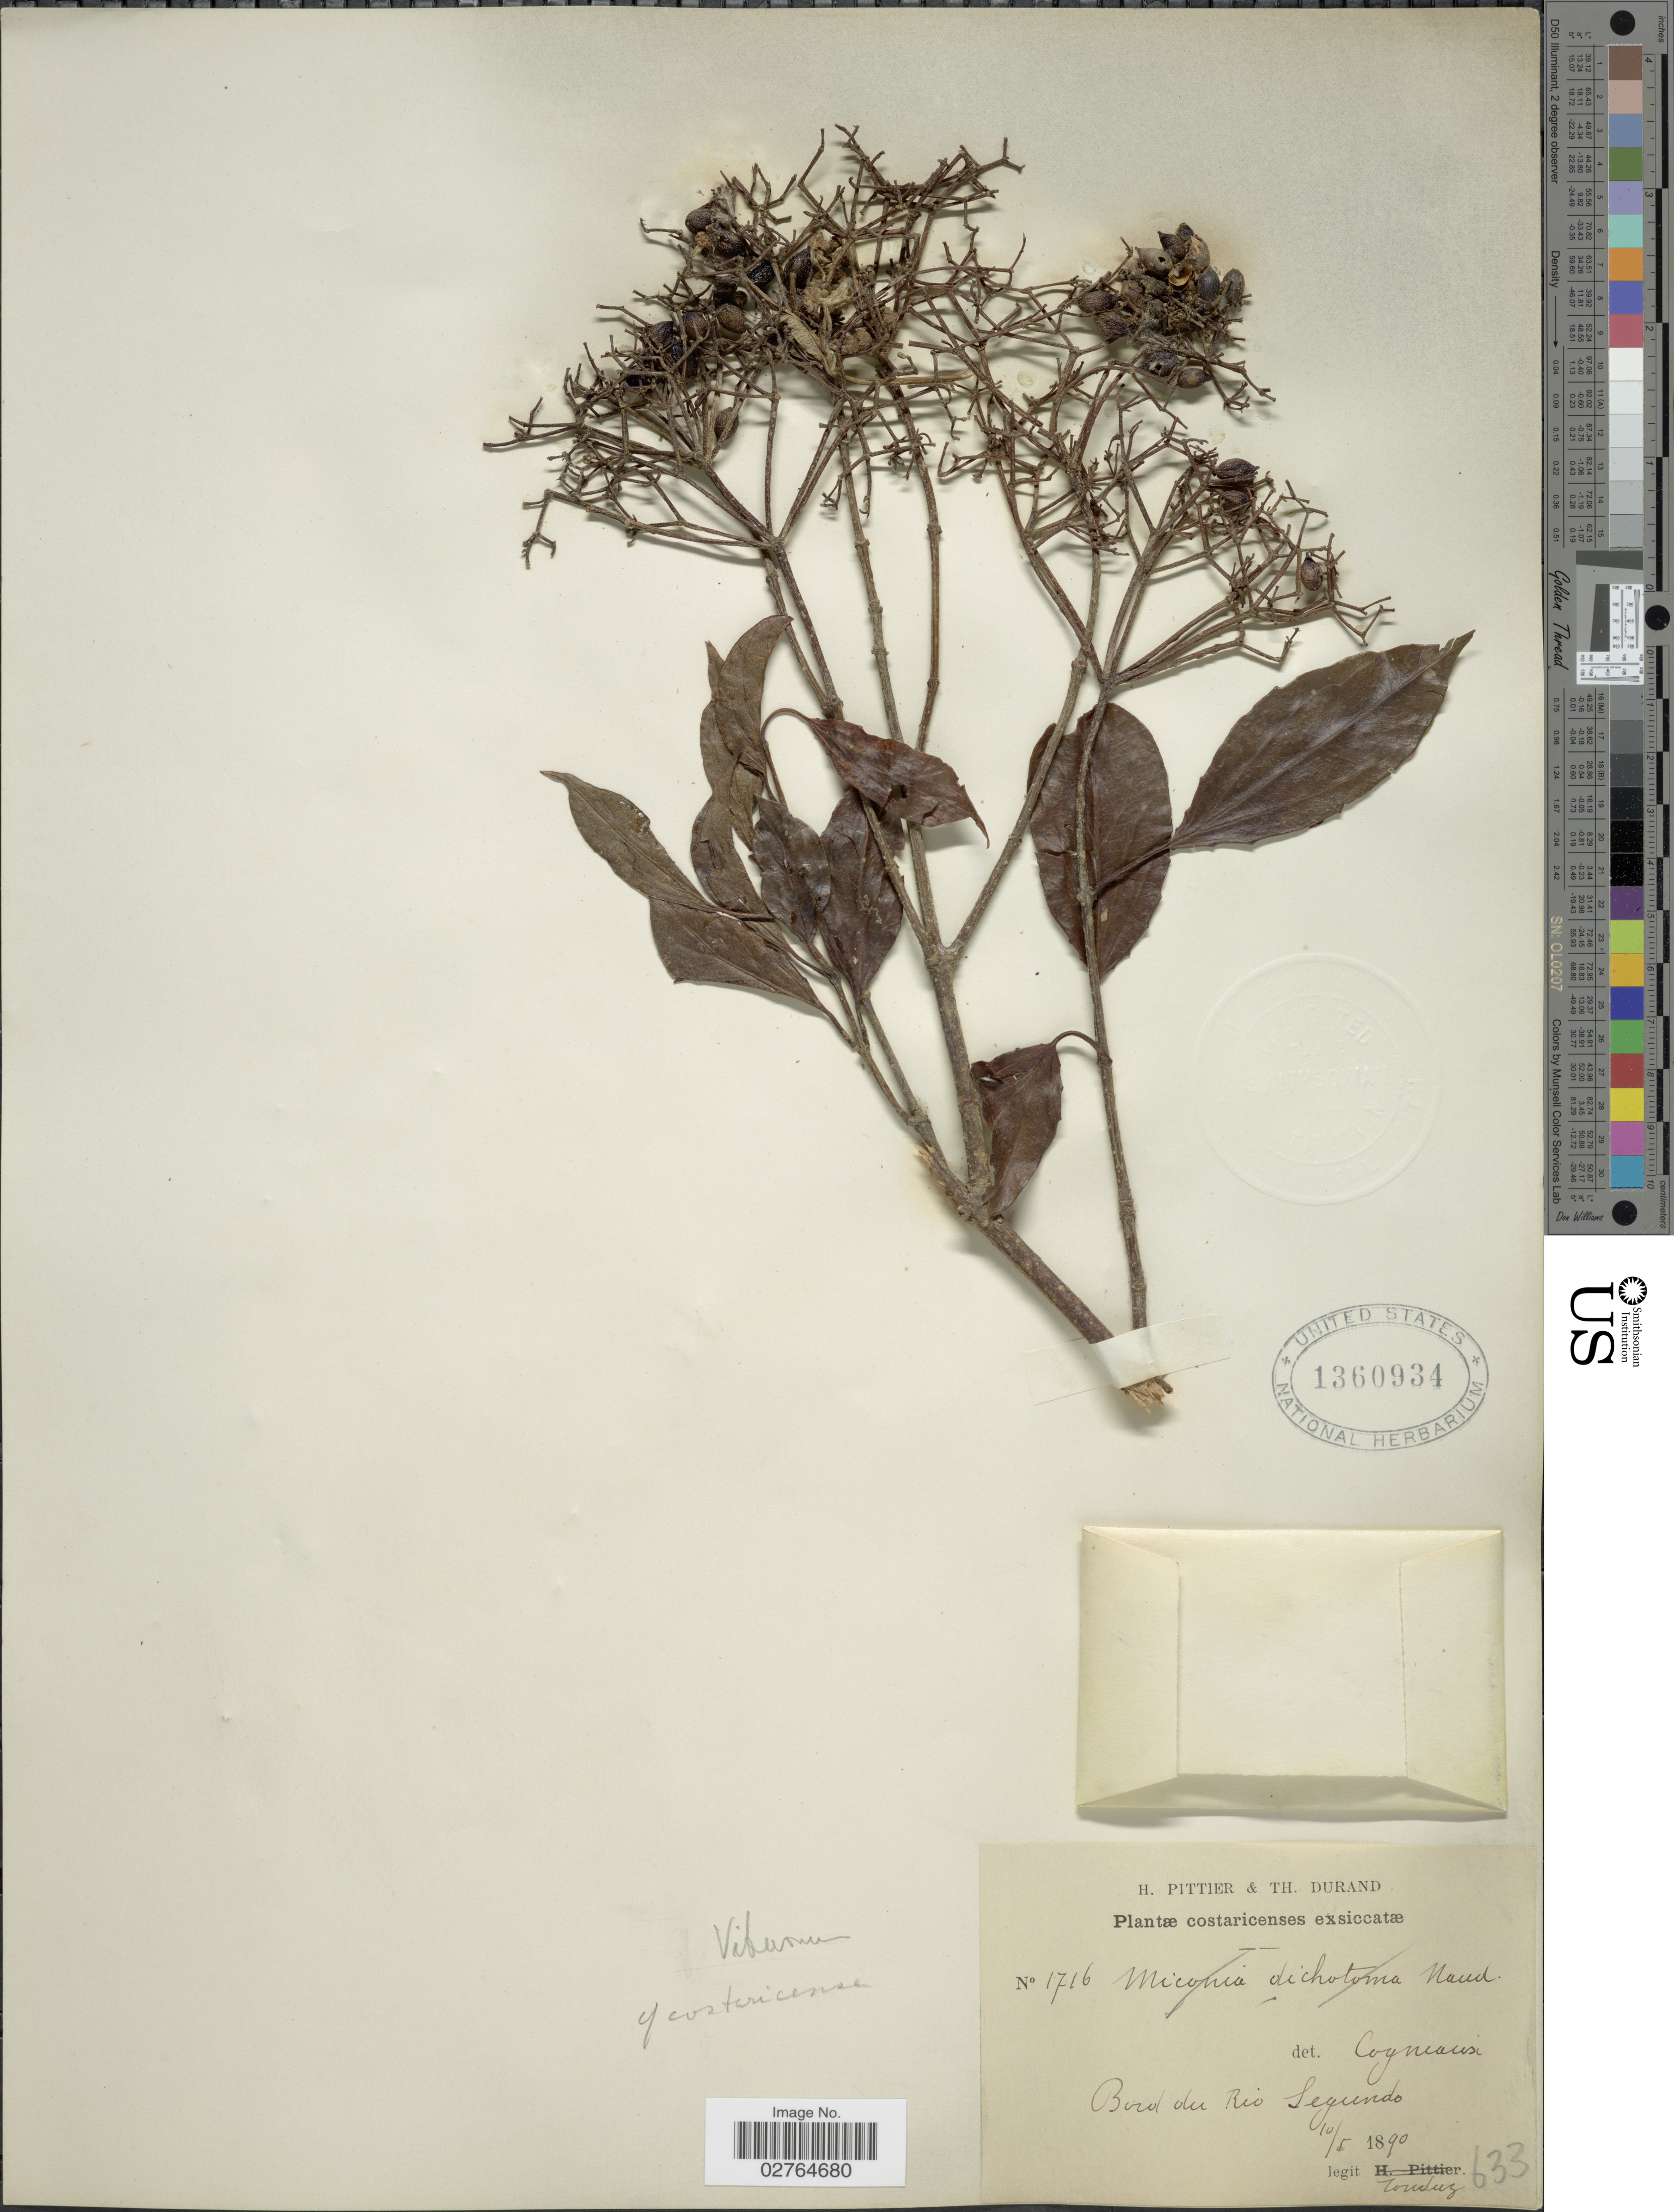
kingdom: Plantae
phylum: Tracheophyta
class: Magnoliopsida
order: Dipsacales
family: Viburnaceae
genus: Viburnum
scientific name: Viburnum costaricanum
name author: (Oerst.) Hemsl.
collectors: A. Tonduz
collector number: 633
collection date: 1890-05-10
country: Costa Rica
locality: Bord du Rio Segundo.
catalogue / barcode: US 1360934